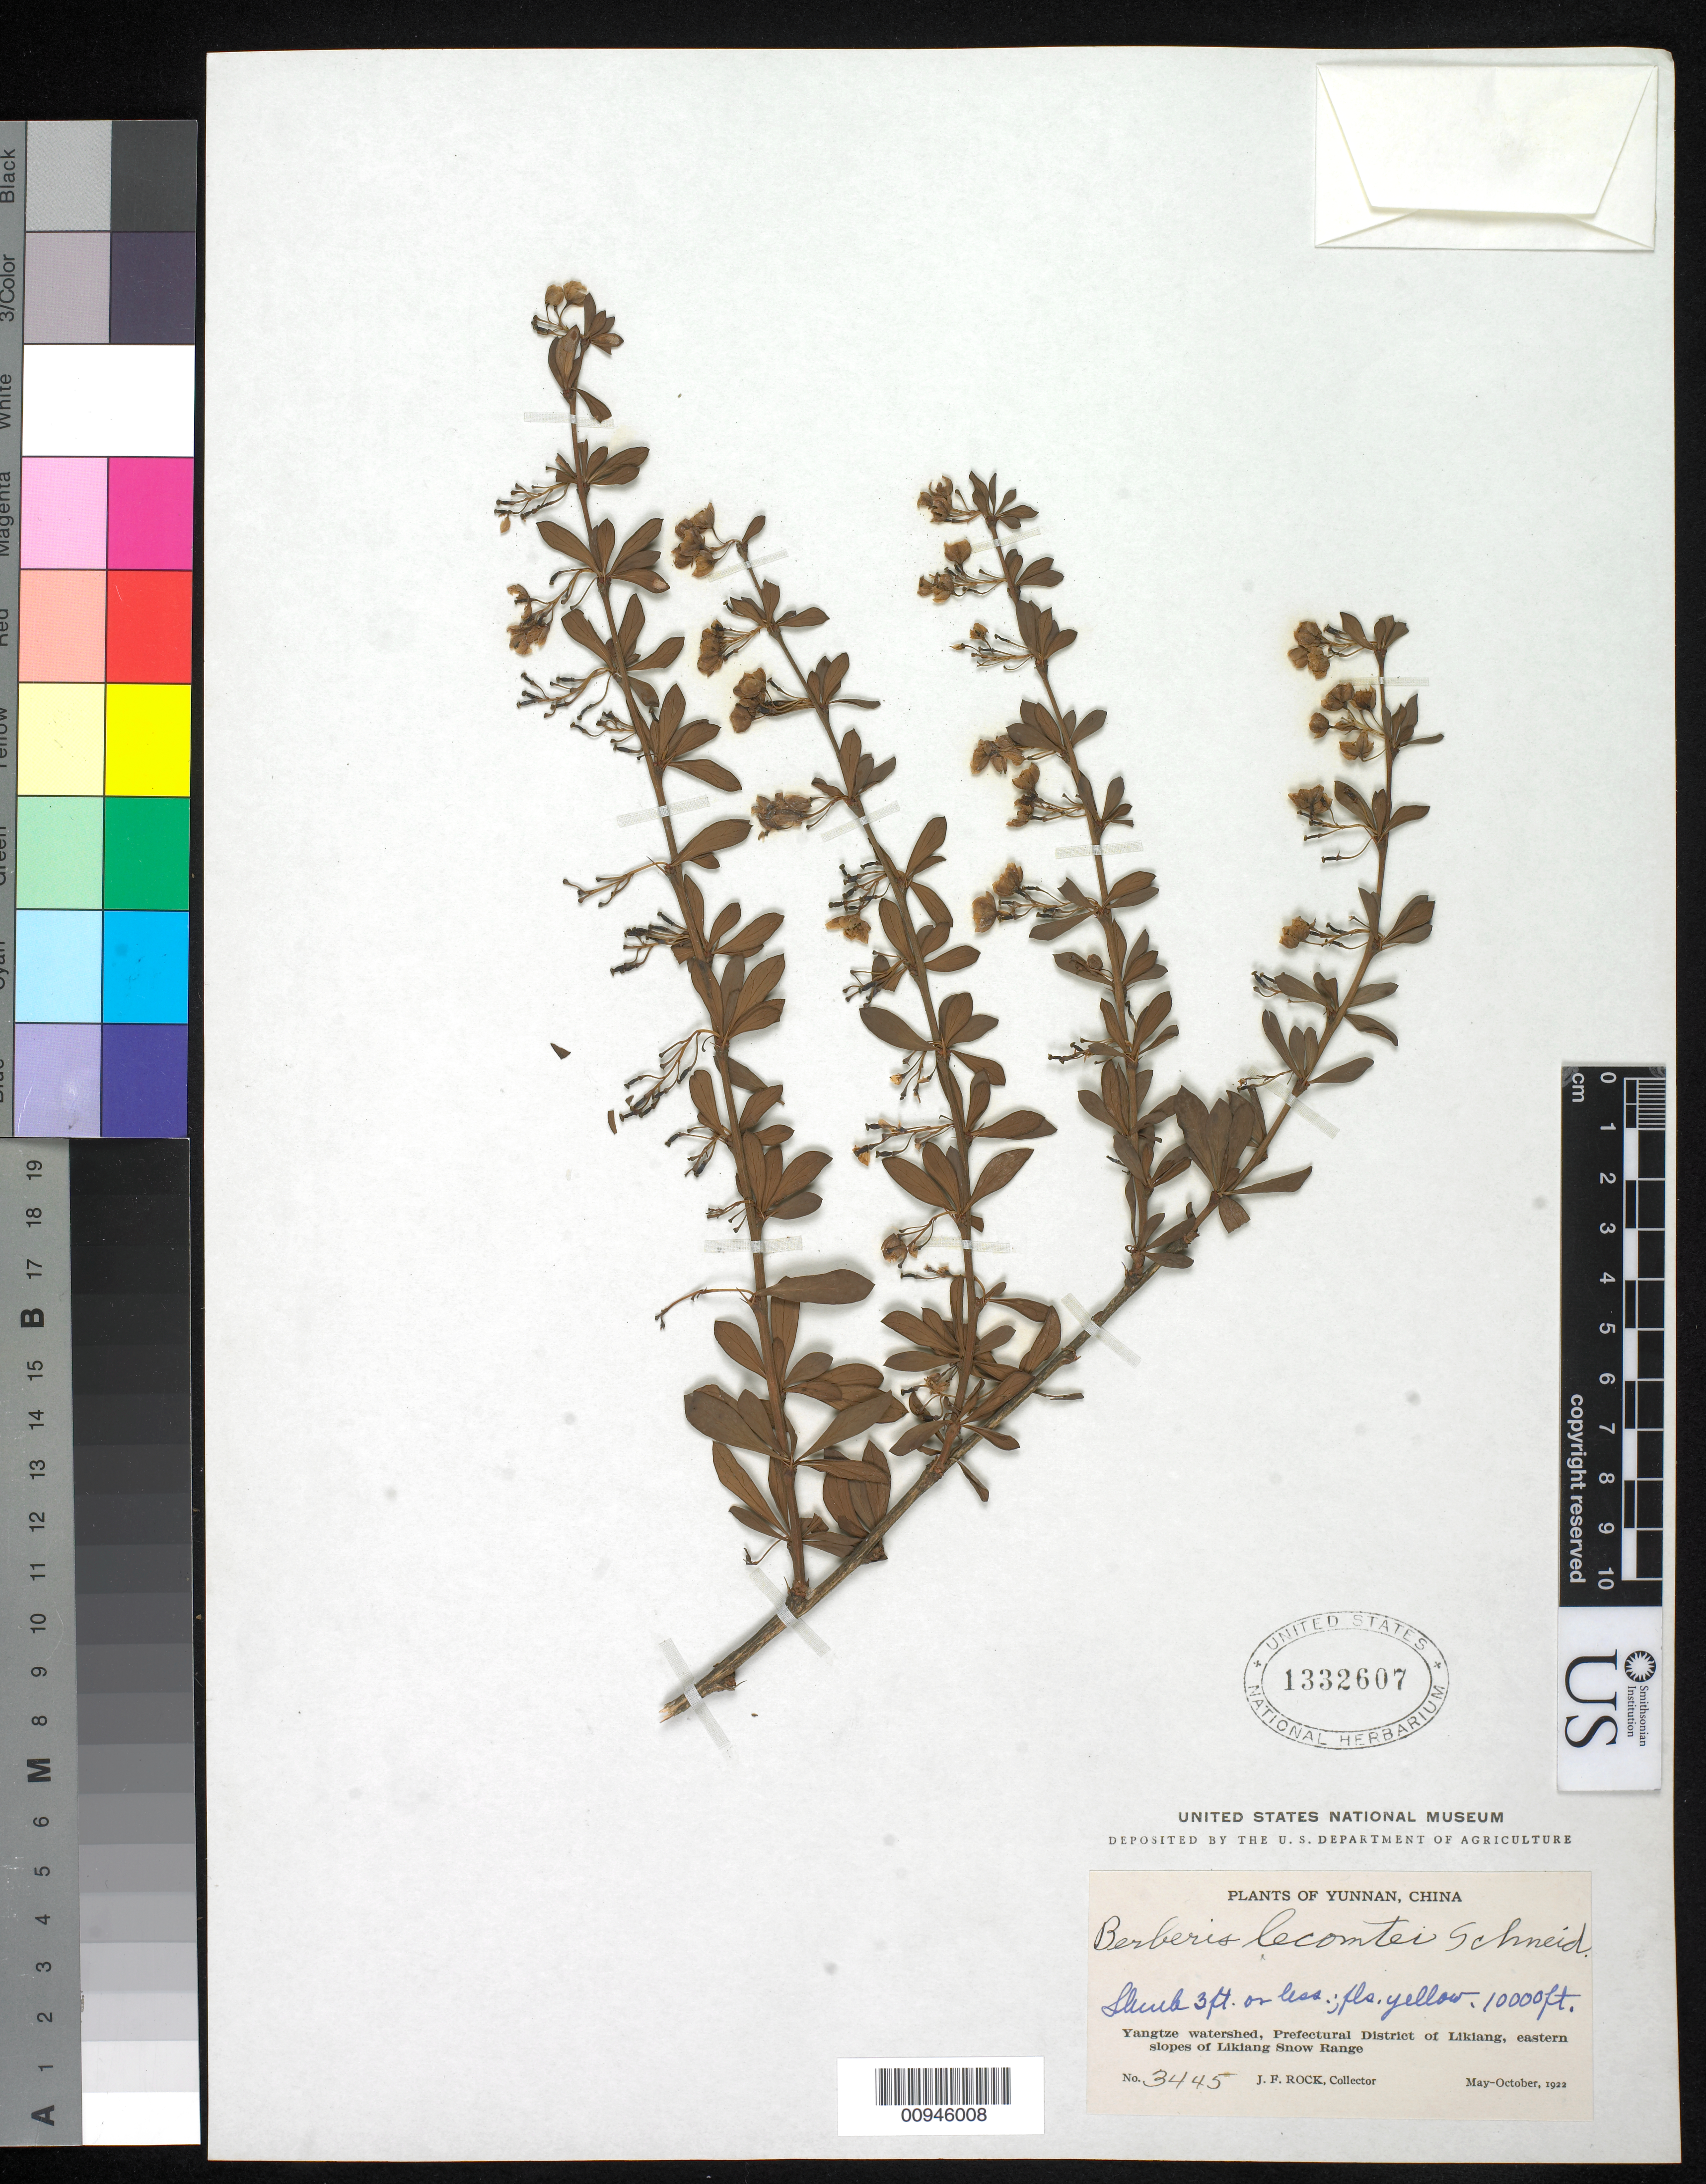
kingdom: Plantae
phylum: Tracheophyta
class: Magnoliopsida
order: Ranunculales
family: Berberidaceae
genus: Berberis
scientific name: Berberis lecomtei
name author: C.K. Schneid.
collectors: J. F. Rock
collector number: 3445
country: China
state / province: Yunnan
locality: Yangtse watershed, Prefectural District of Likiang, E slopes of Likiang Snow Range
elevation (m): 3048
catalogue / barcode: US 1332607